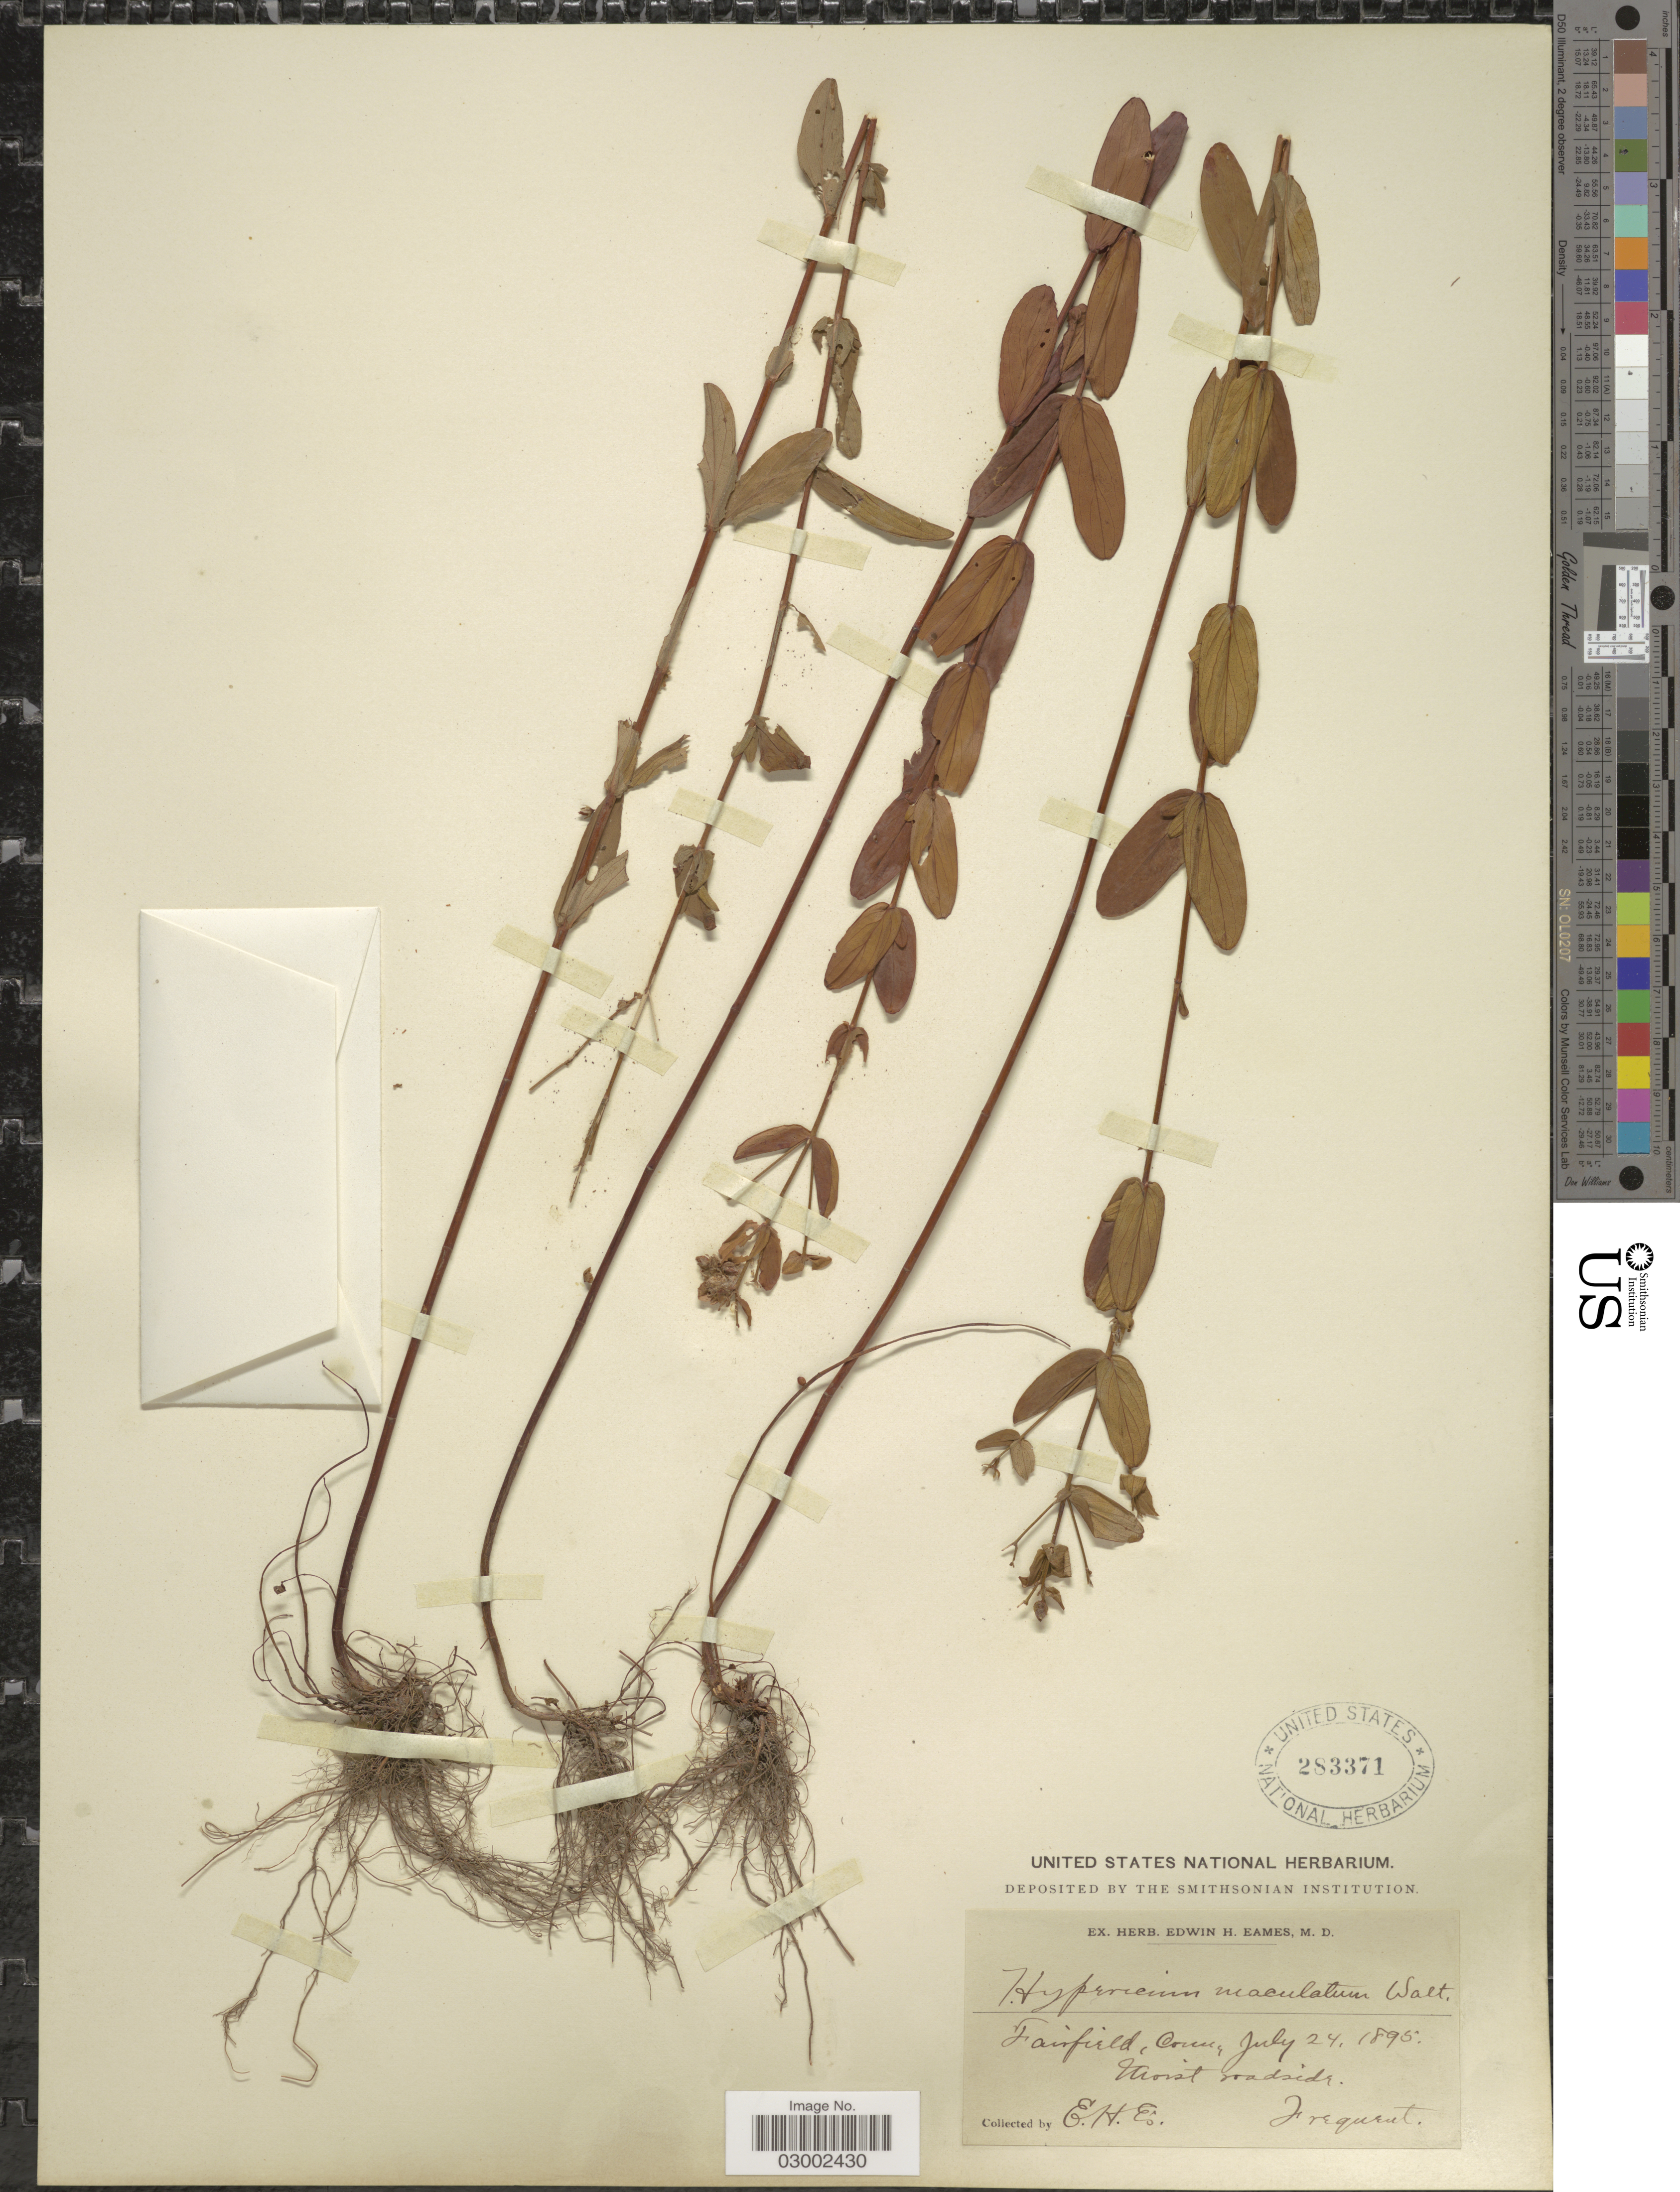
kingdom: Plantae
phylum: Tracheophyta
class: Magnoliopsida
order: Malpighiales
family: Hypericaceae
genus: Hypericum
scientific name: Hypericum punctatum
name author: Lam.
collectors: E. H. Eames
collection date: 1895-07-24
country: United States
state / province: Connecticut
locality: Fairfield, Conn.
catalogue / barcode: US 283371